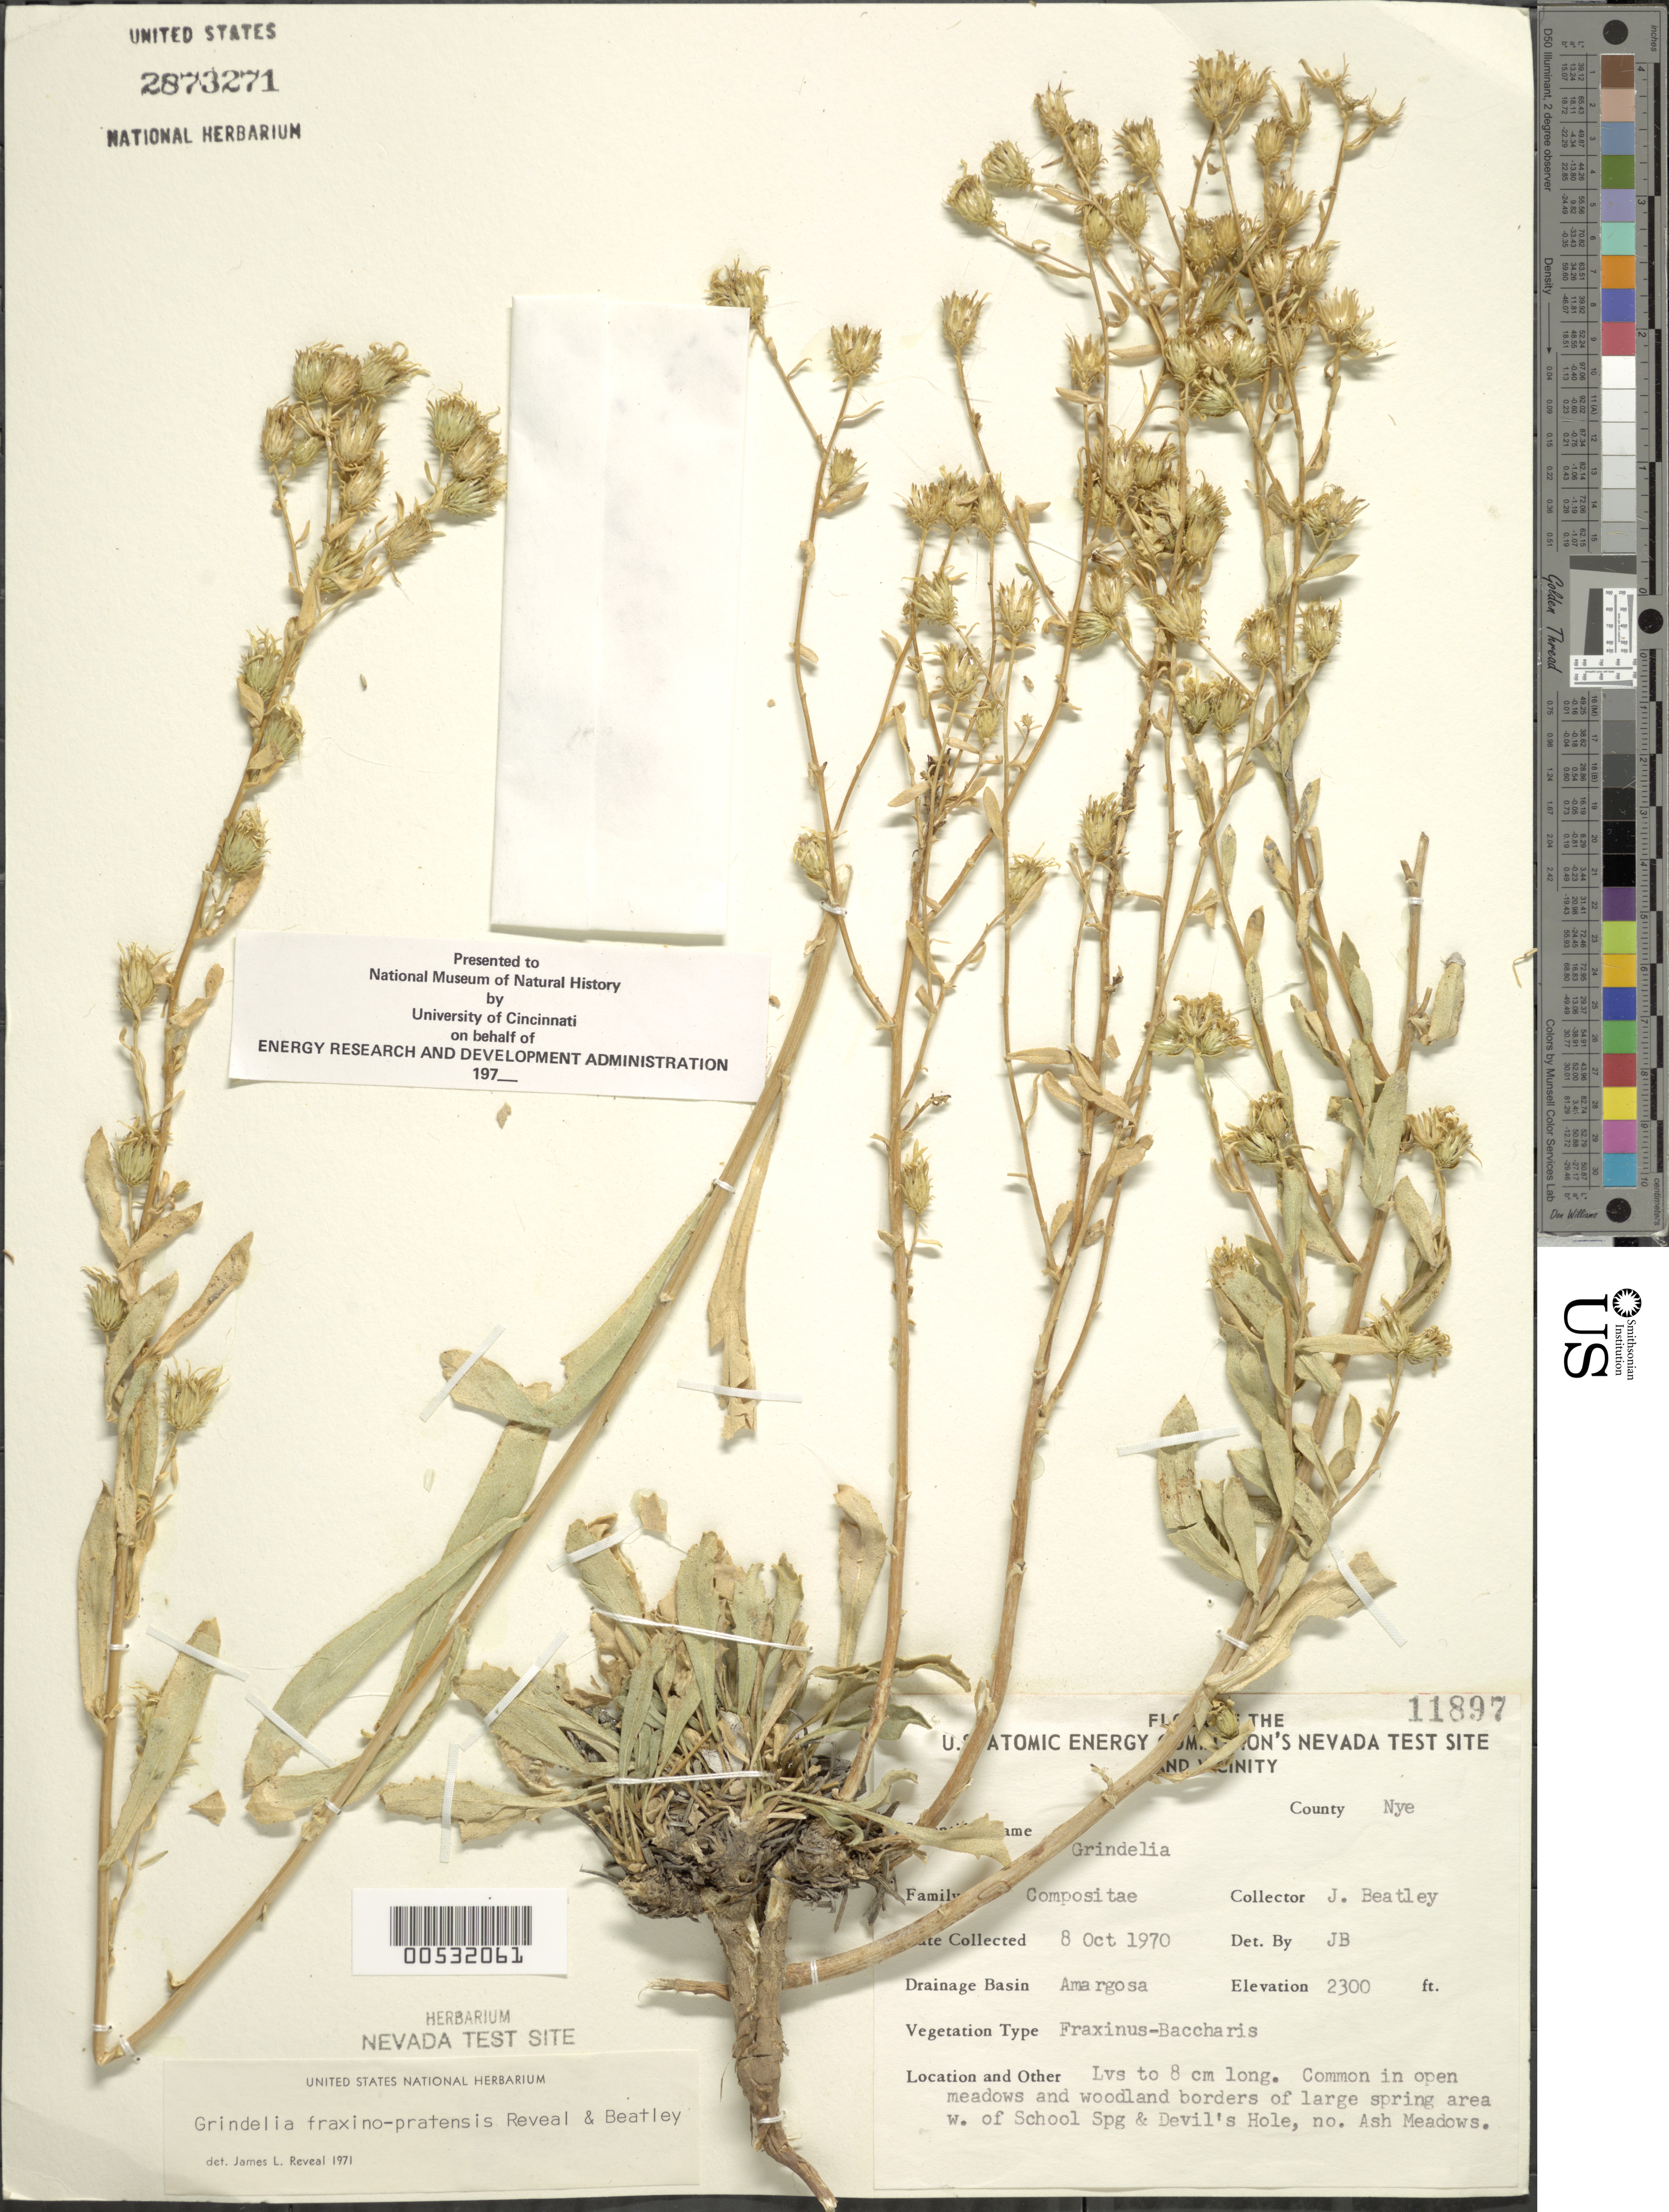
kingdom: Plantae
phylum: Tracheophyta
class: Magnoliopsida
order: Asterales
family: Asteraceae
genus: Grindelia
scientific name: Grindelia fraxino-pratensis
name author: Reveal & Beatley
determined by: Reveal, J. L.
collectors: J. C. Beatley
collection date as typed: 08 Oct 1970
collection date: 1970-10-08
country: United States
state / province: Nevada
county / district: Nye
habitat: Common in open meadows and woodland borders of large spring area.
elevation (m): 701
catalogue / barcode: US 2873271